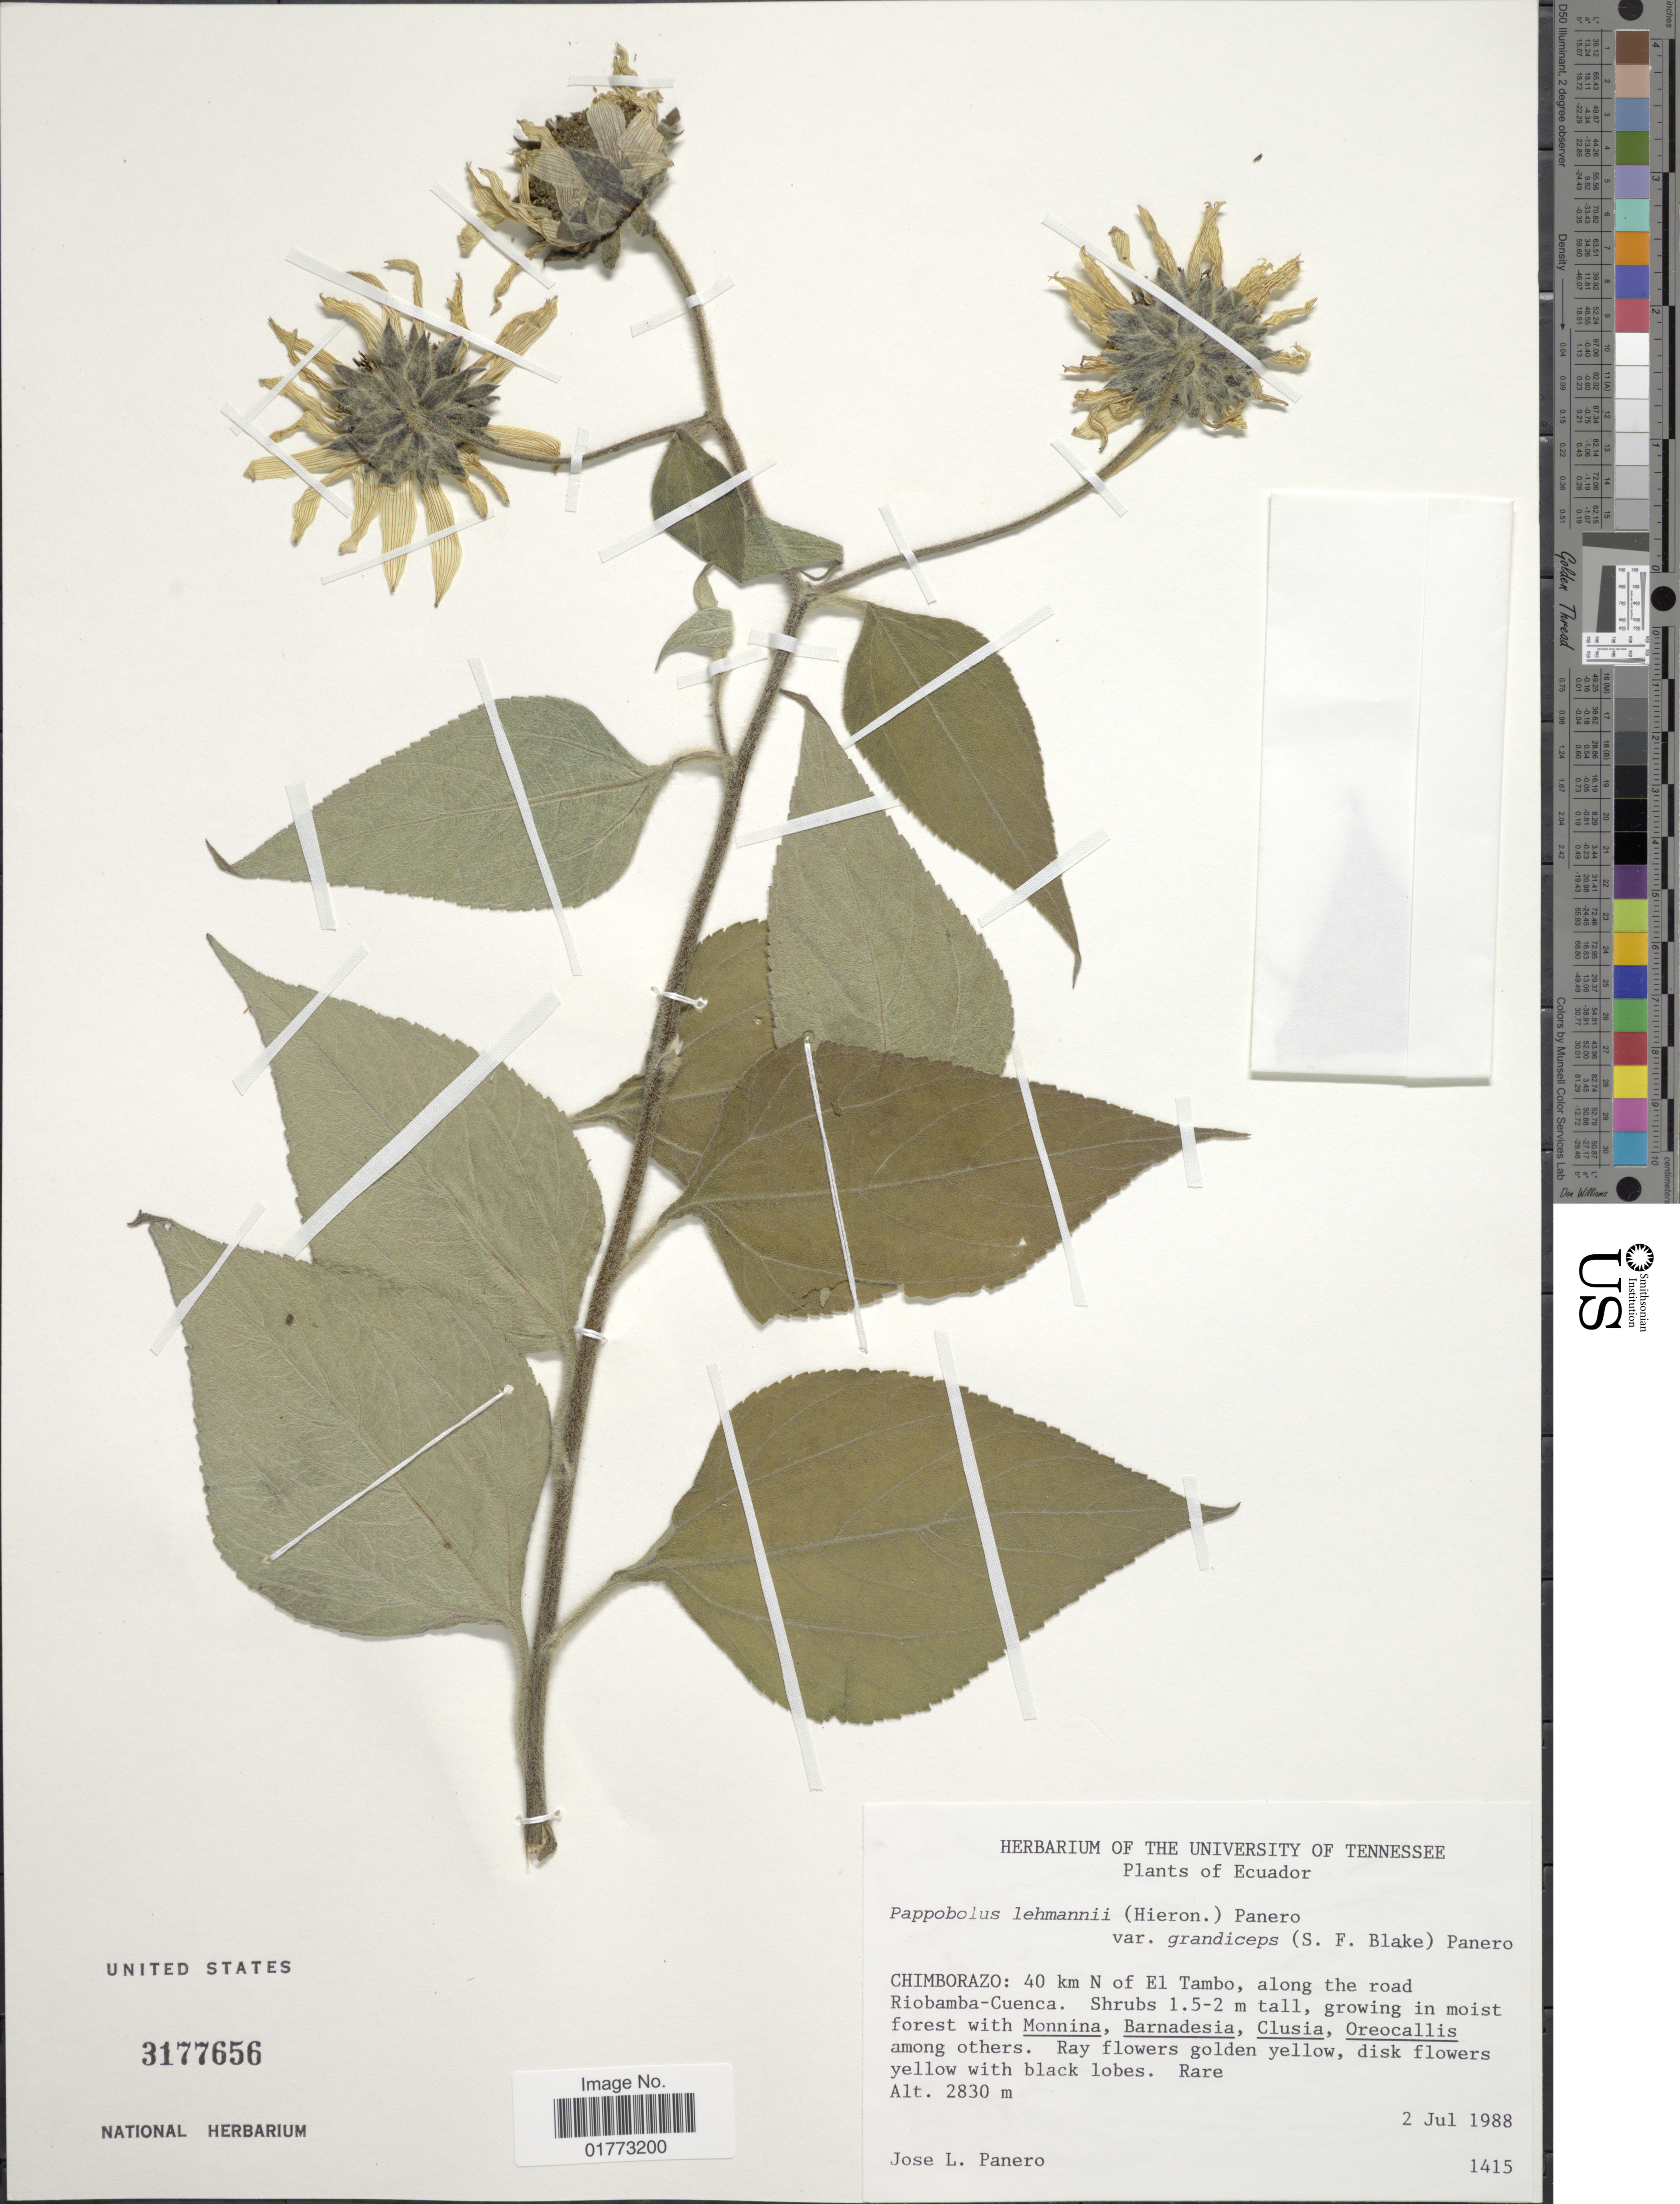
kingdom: Plantae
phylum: Tracheophyta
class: Magnoliopsida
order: Asterales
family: Asteraceae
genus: Pappobolus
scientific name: Pappobolus lehmannii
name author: (Hieron.) Panero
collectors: J. L. Panero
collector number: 1415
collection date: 1988-07-02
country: Ecuador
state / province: Chimborazo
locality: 40 km N of El Tambo, along the road Riobamba-Cuenca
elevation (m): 2830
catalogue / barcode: US 3177656